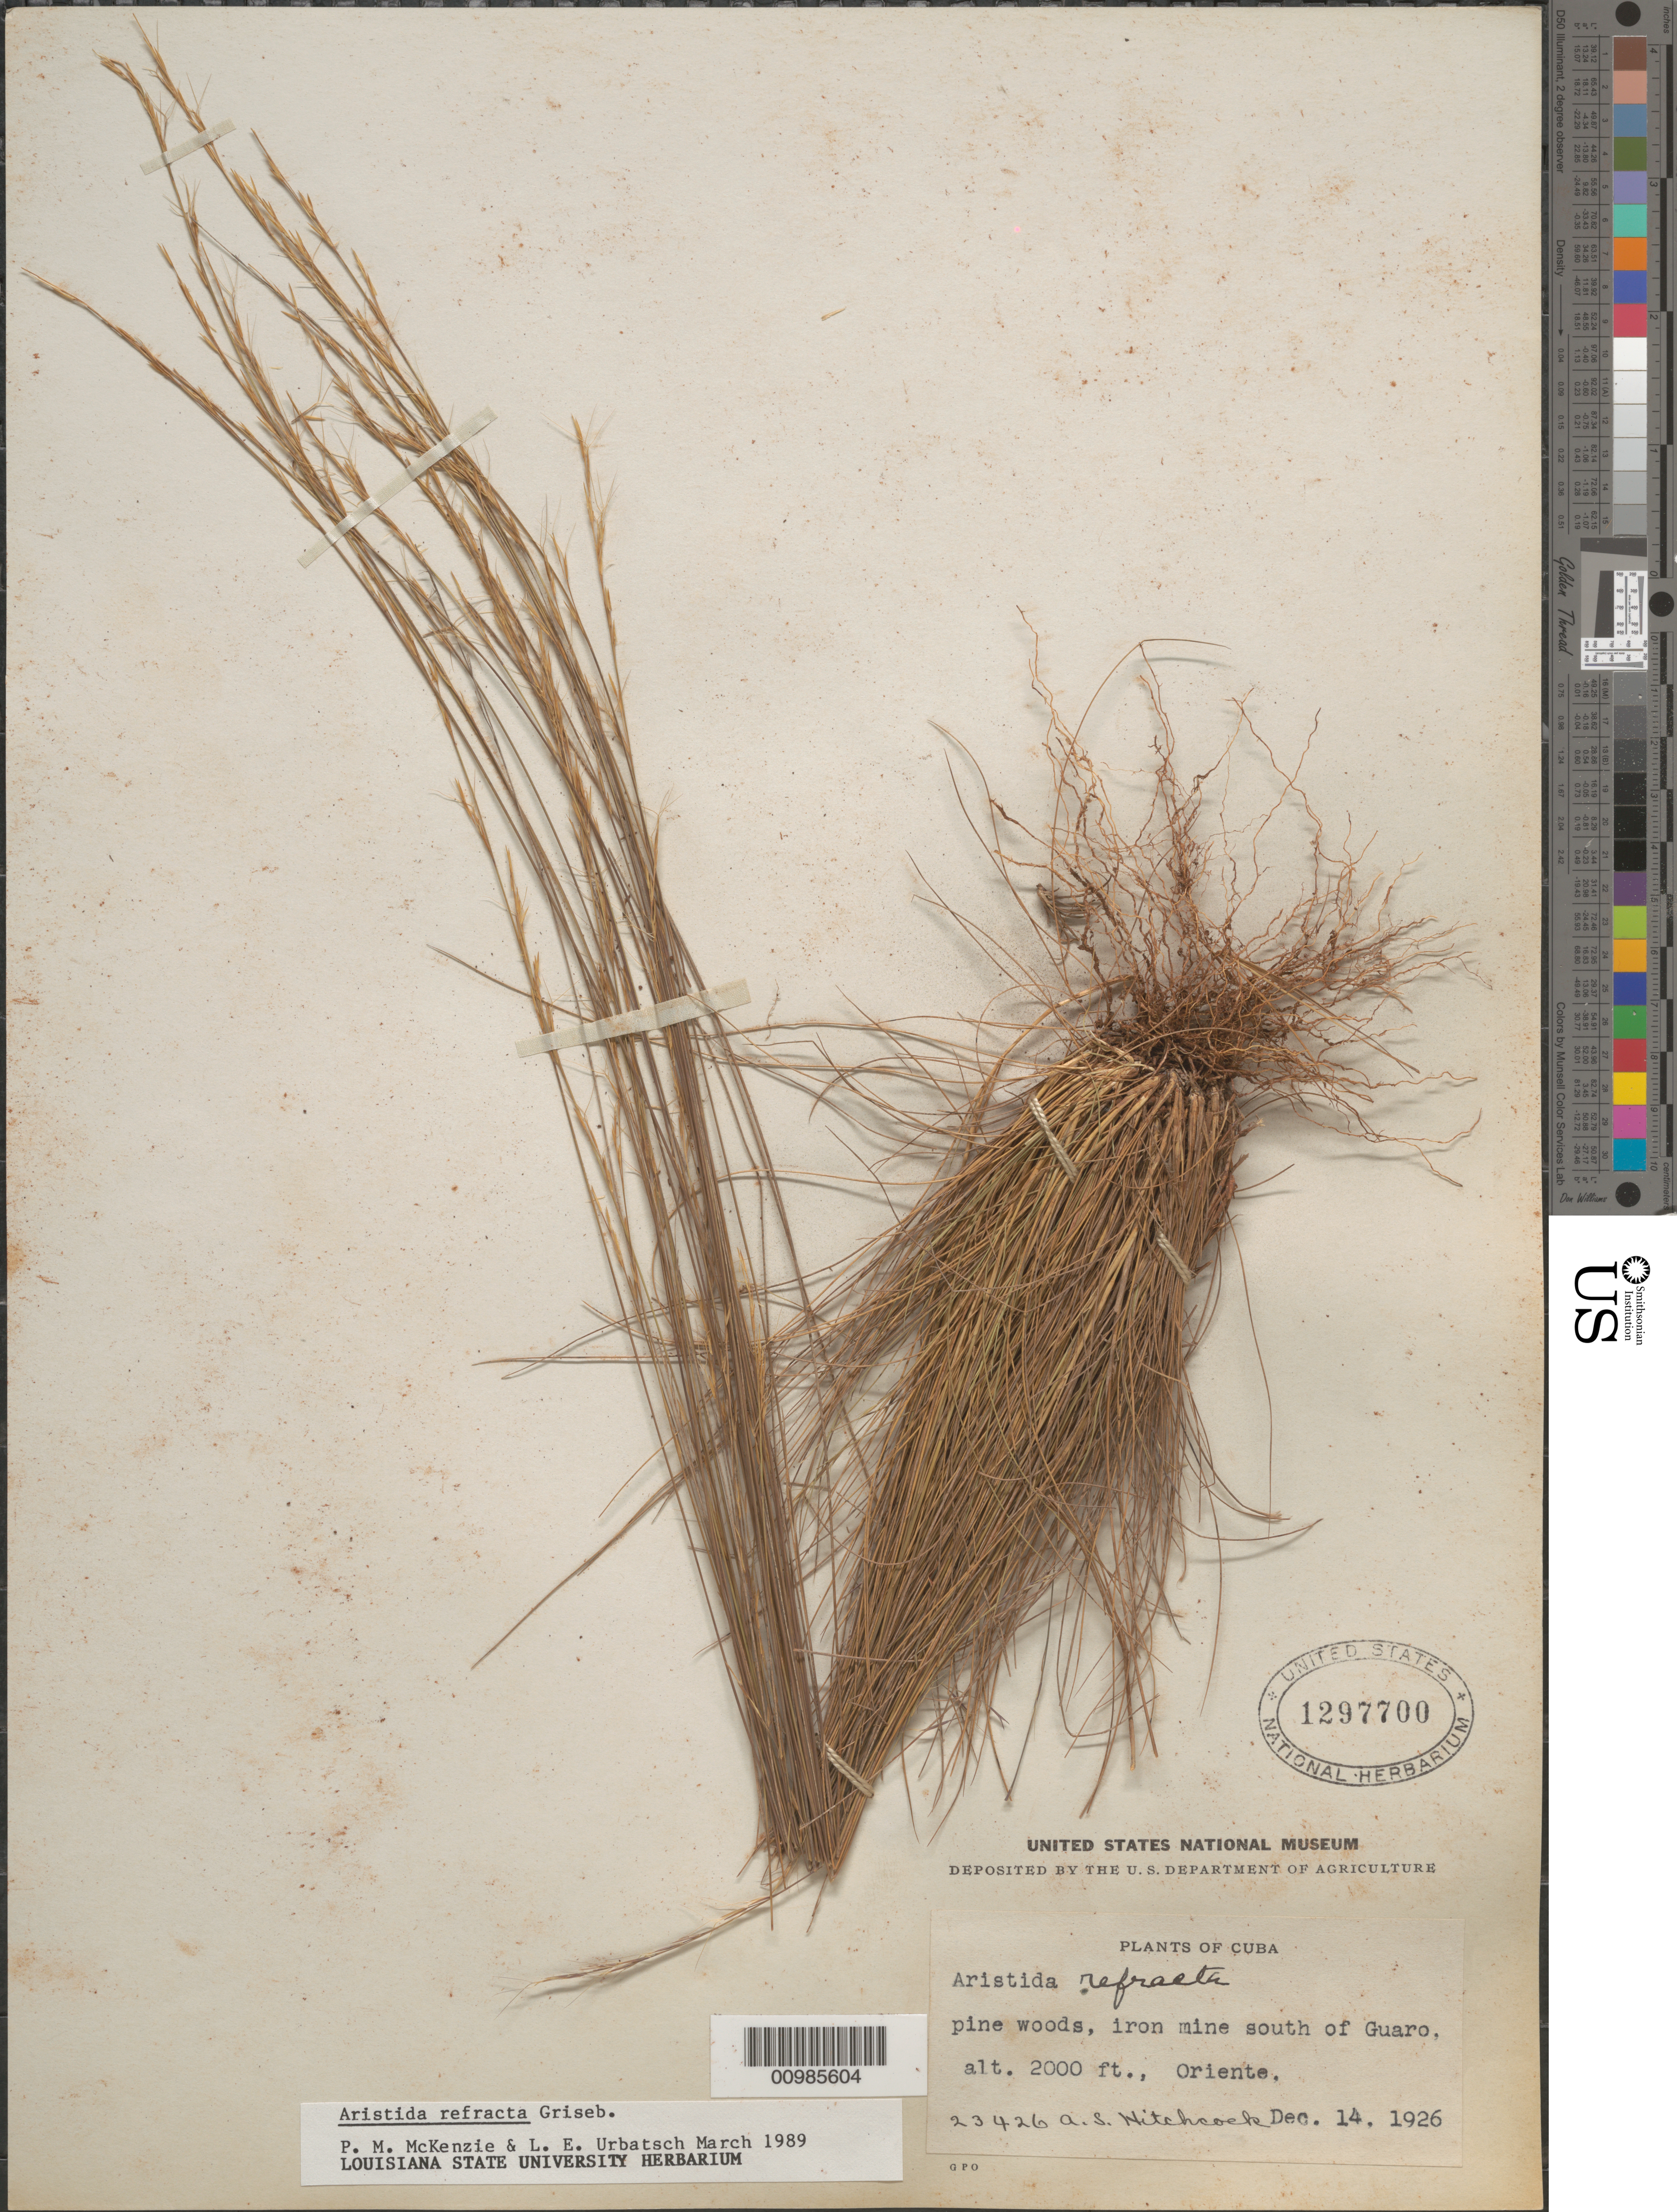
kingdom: Plantae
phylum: Tracheophyta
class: Liliopsida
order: Poales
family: Poaceae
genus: Aristida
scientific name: Aristida refracta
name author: Griseb.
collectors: A. S. Hitchcock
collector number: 23426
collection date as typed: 14 Dec 1926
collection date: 1926-12-14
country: Cuba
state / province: Oriente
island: Cuba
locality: Iron mine south of Guaro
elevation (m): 610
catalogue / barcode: US 1297700